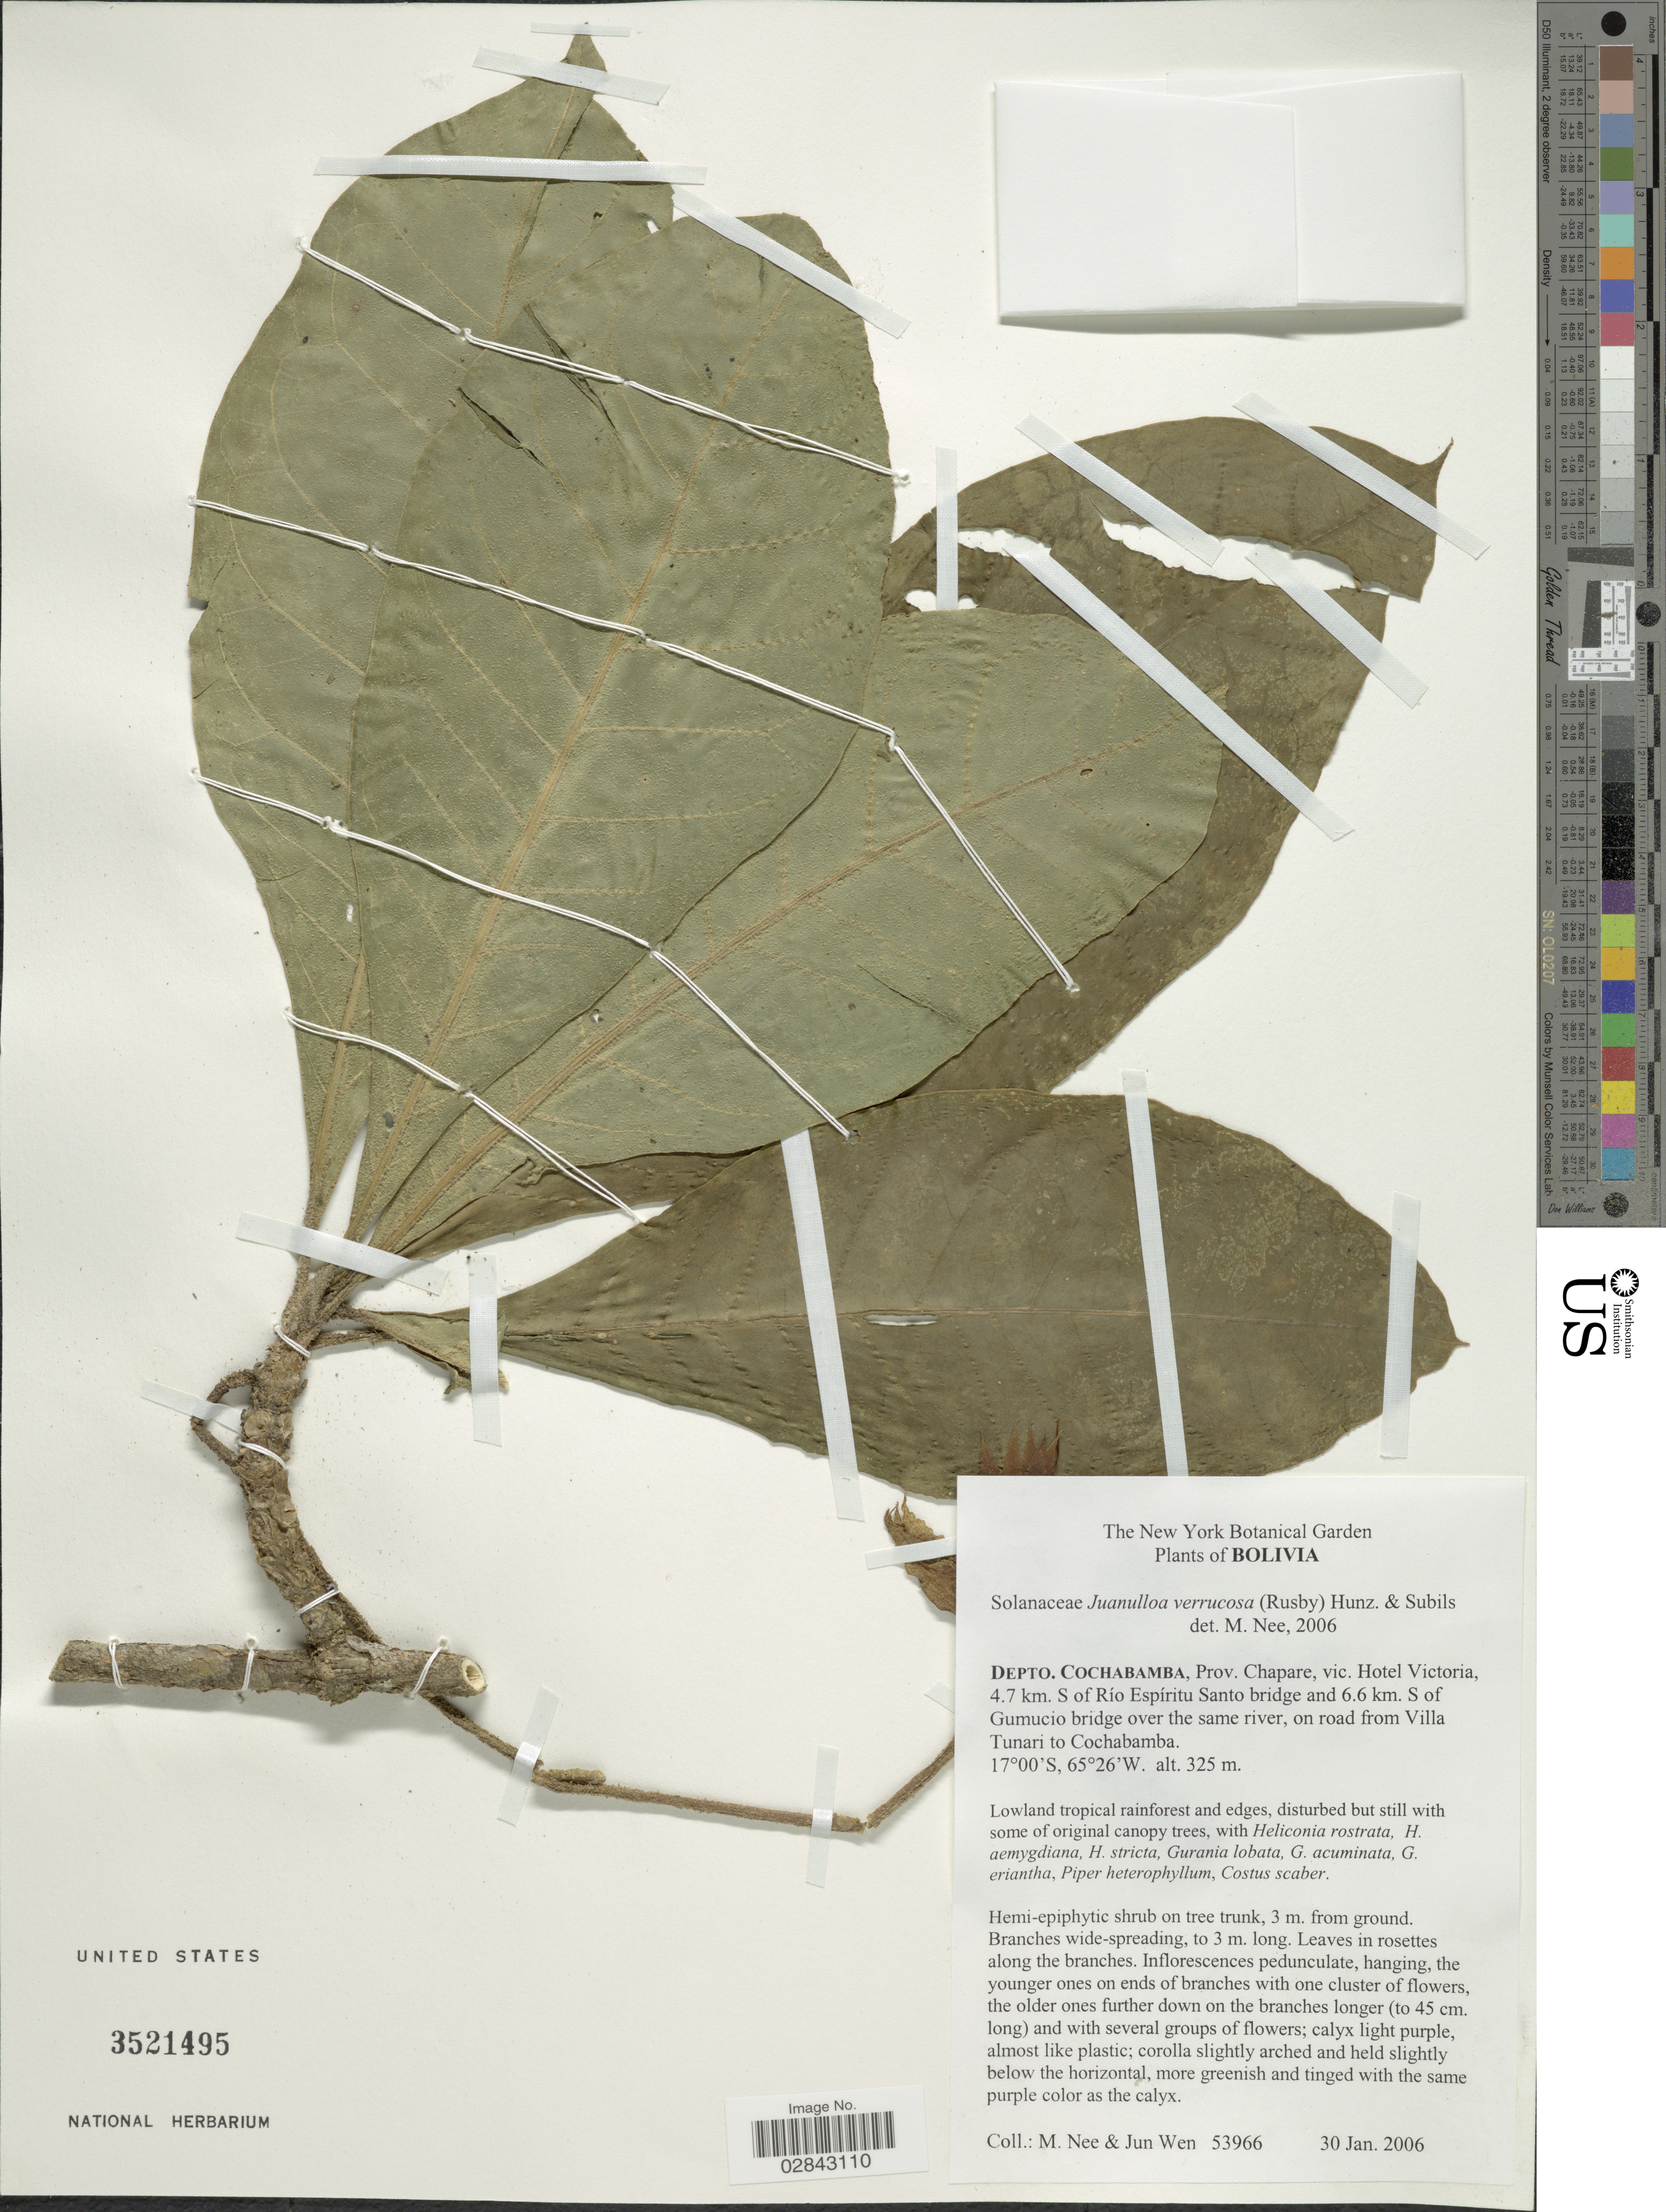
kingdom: Plantae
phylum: Tracheophyta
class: Magnoliopsida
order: Solanales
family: Solanaceae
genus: Juanulloa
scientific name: Juanulloa verrucosa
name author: (Rusby) Hunz. & Subils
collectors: M. Nee & J. Wen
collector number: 53966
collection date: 2006-01-30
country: Bolivia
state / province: Cochabamba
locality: Depto. Cochabamba, Prov. Chapare, vic. Hotel Victoria, 4.7 km. S of Río Espíritu Santo bridge and 6.6 km. S of Gumucio bridge over the same river, on road from Villa Tunari to Cochabamba.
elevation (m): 325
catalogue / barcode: US 3521495